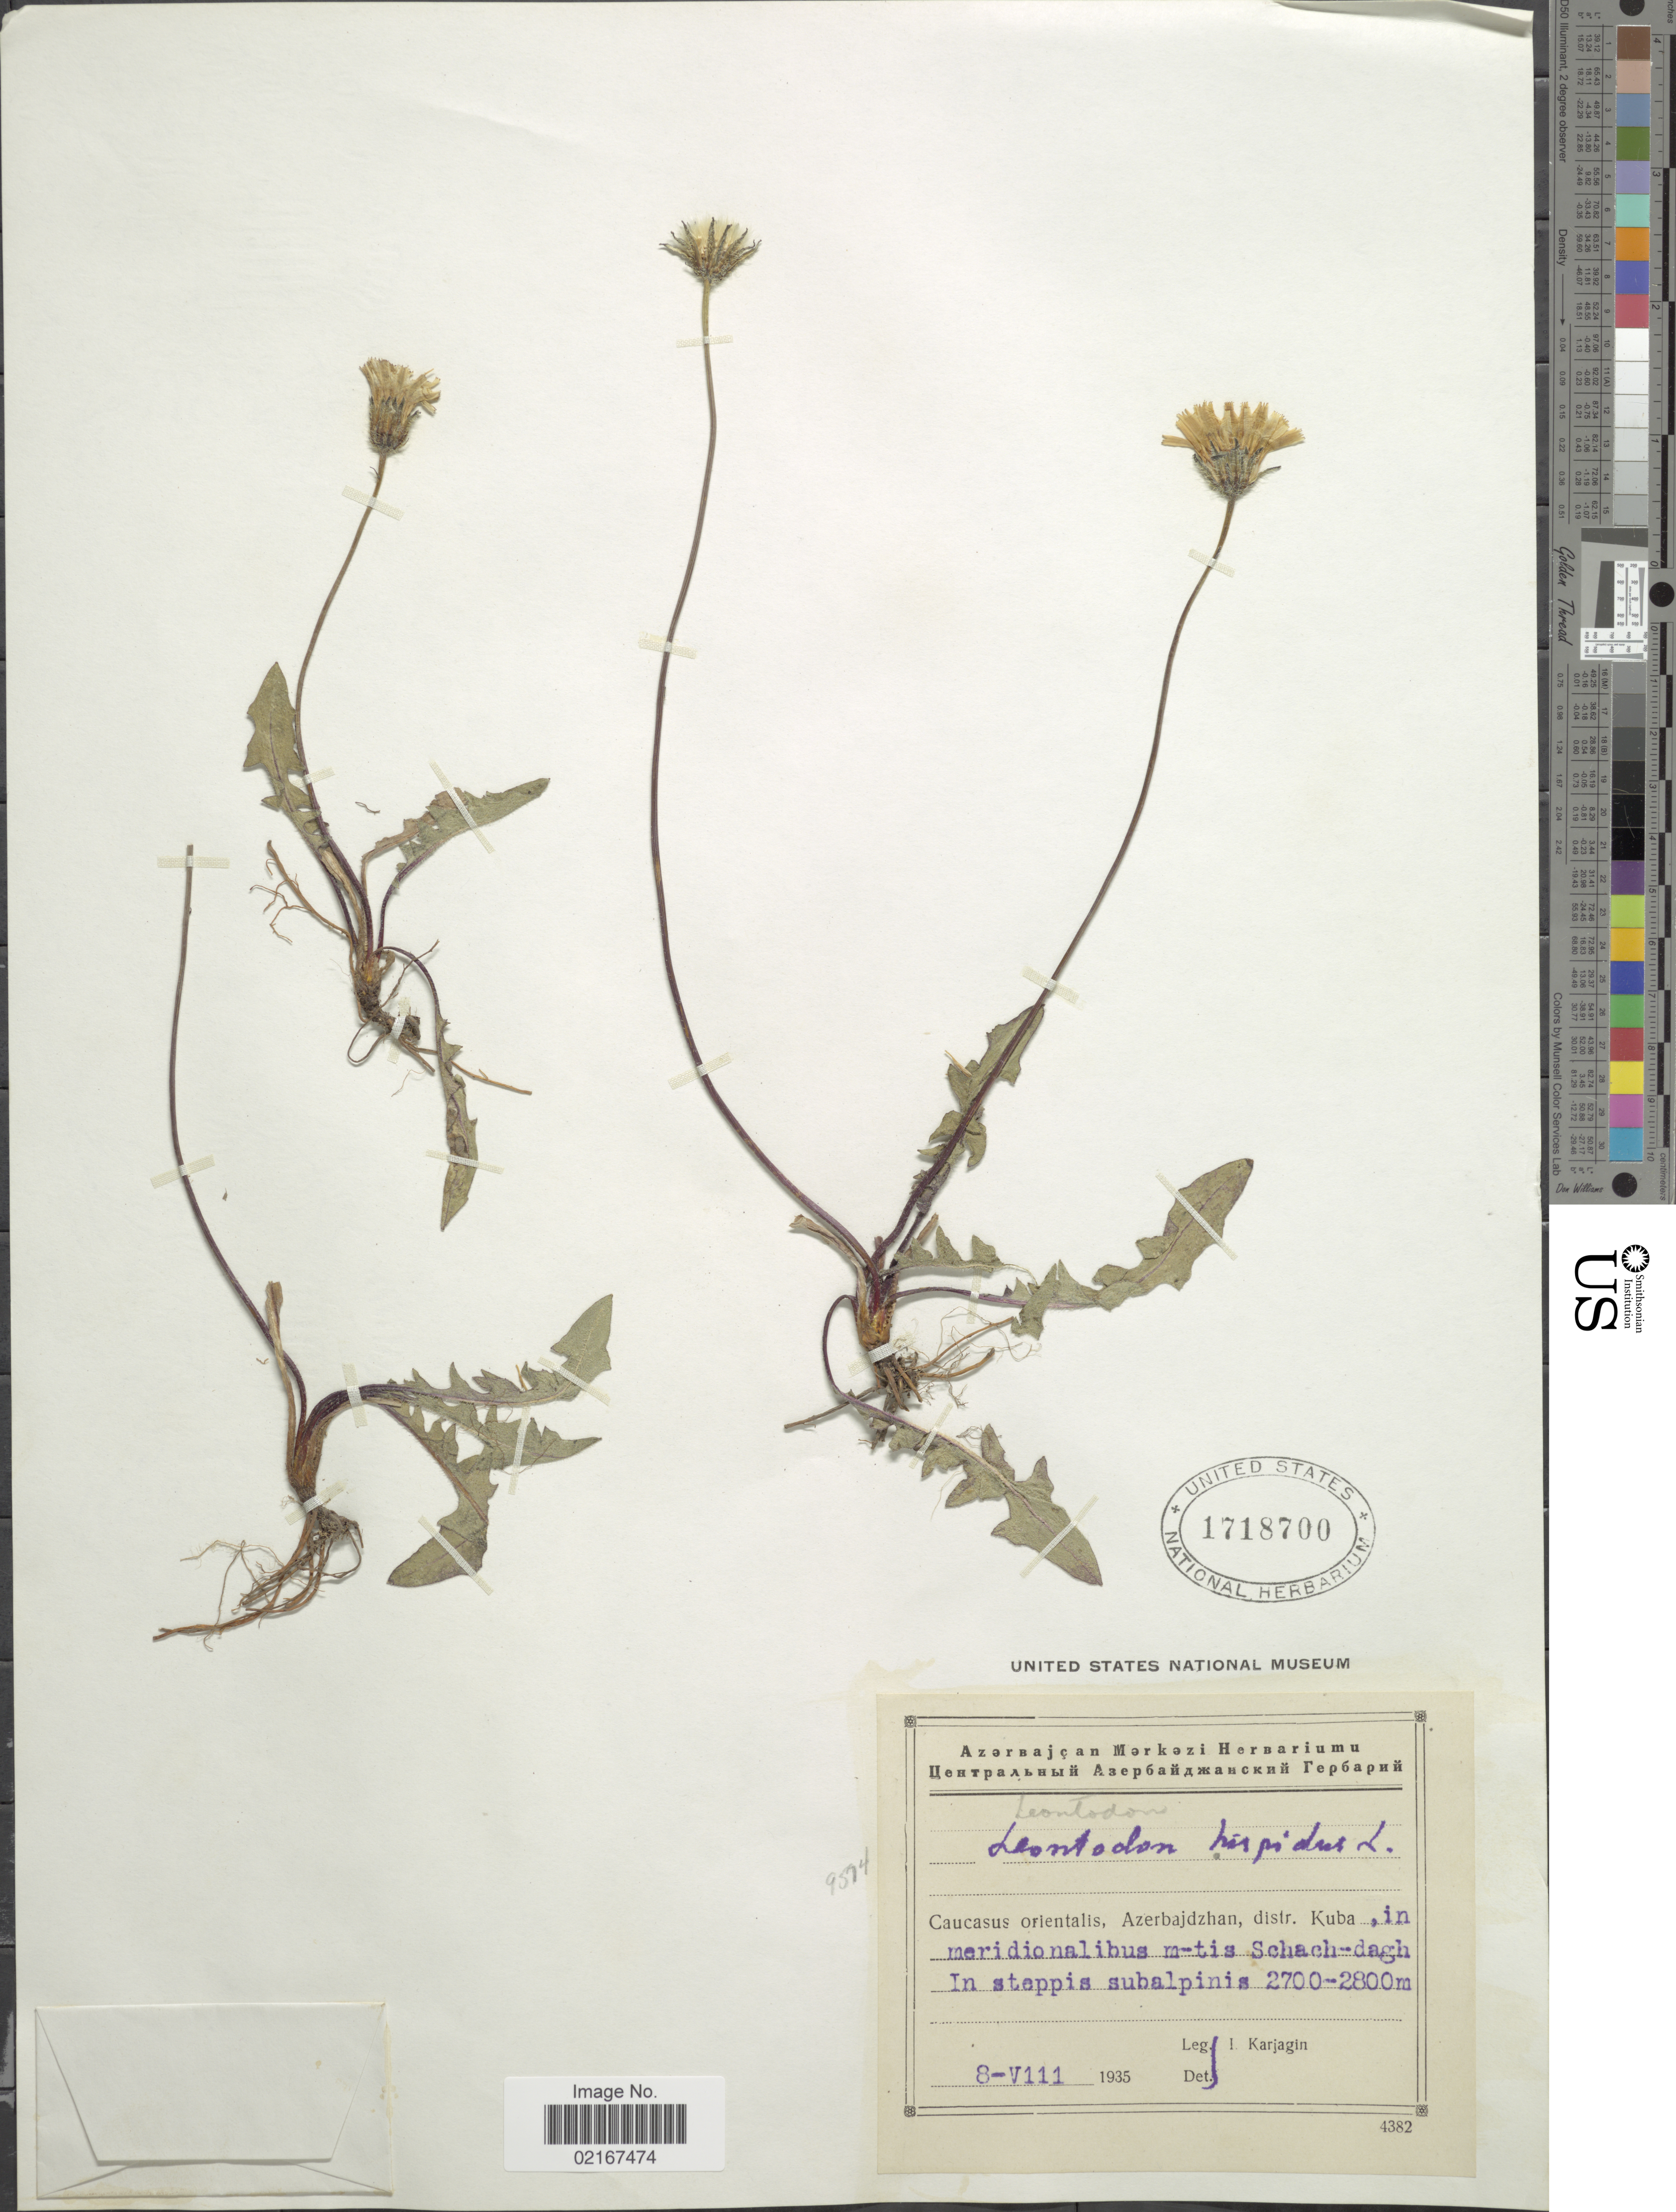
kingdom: Plantae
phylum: Tracheophyta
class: Magnoliopsida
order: Asterales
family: Asteraceae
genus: Leontodon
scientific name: Leontodon hispidus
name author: L.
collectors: I. Karjagin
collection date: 1935-08-08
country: Azerbaijan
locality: Caucasus Orientalis, distr. Kuba, m-tis Schach-dagh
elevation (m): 2700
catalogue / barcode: US 1718700